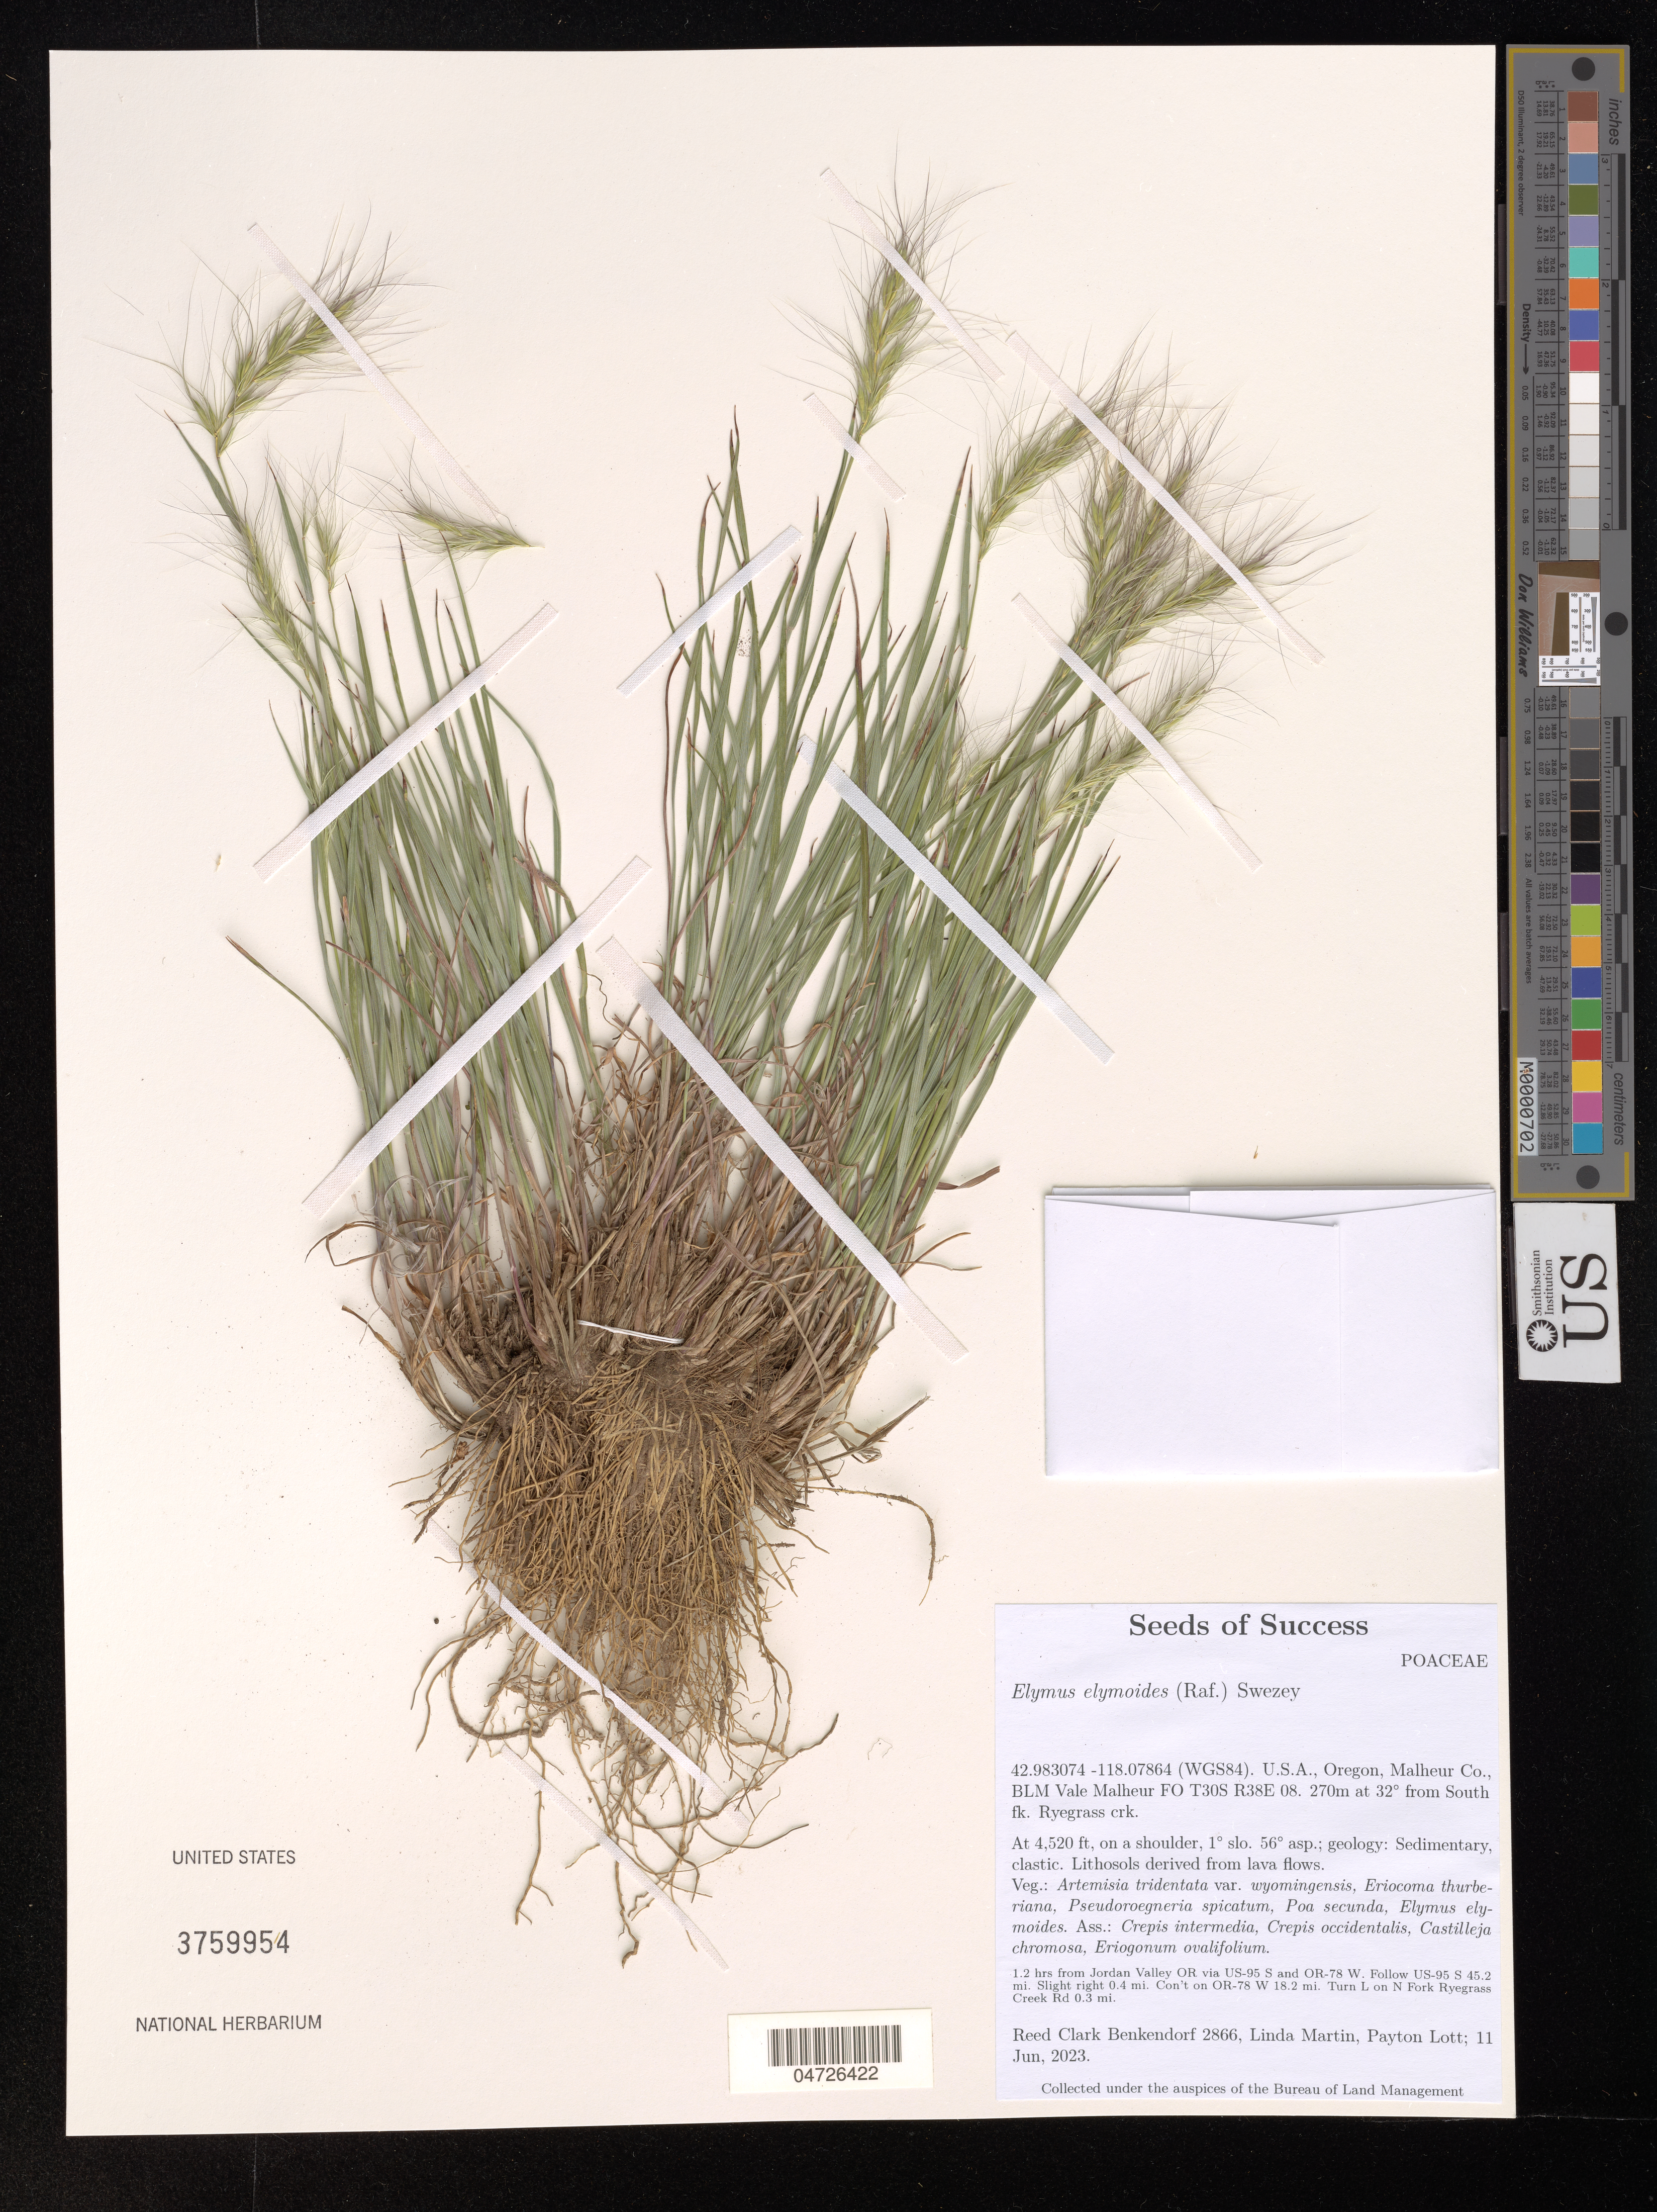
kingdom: Plantae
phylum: Tracheophyta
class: Liliopsida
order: Poales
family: Poaceae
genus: Elymus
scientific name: Elymus elymoides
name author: (Raf.) Swezey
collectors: R. Benkendorf, L. Martin & P. Lott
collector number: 2866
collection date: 2023-06-11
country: United States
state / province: Oregon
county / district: Malheur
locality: (WGS84). Malheur Co., BLM Vale Malheur FO T30S R38E 08. 270m at 32º from South fk. Ryegrass crk. 1.2 hrs from Jordan Valley OR via US-95 S and OR-78 W. Follow US-95 S 45.2 mi. Slight right 0.4 mi. Con't on OR-78 W 18.2 mi. Turn L on N Fork Ryegrass Creek Rd 0.3 mi.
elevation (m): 1378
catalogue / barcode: US 3759954